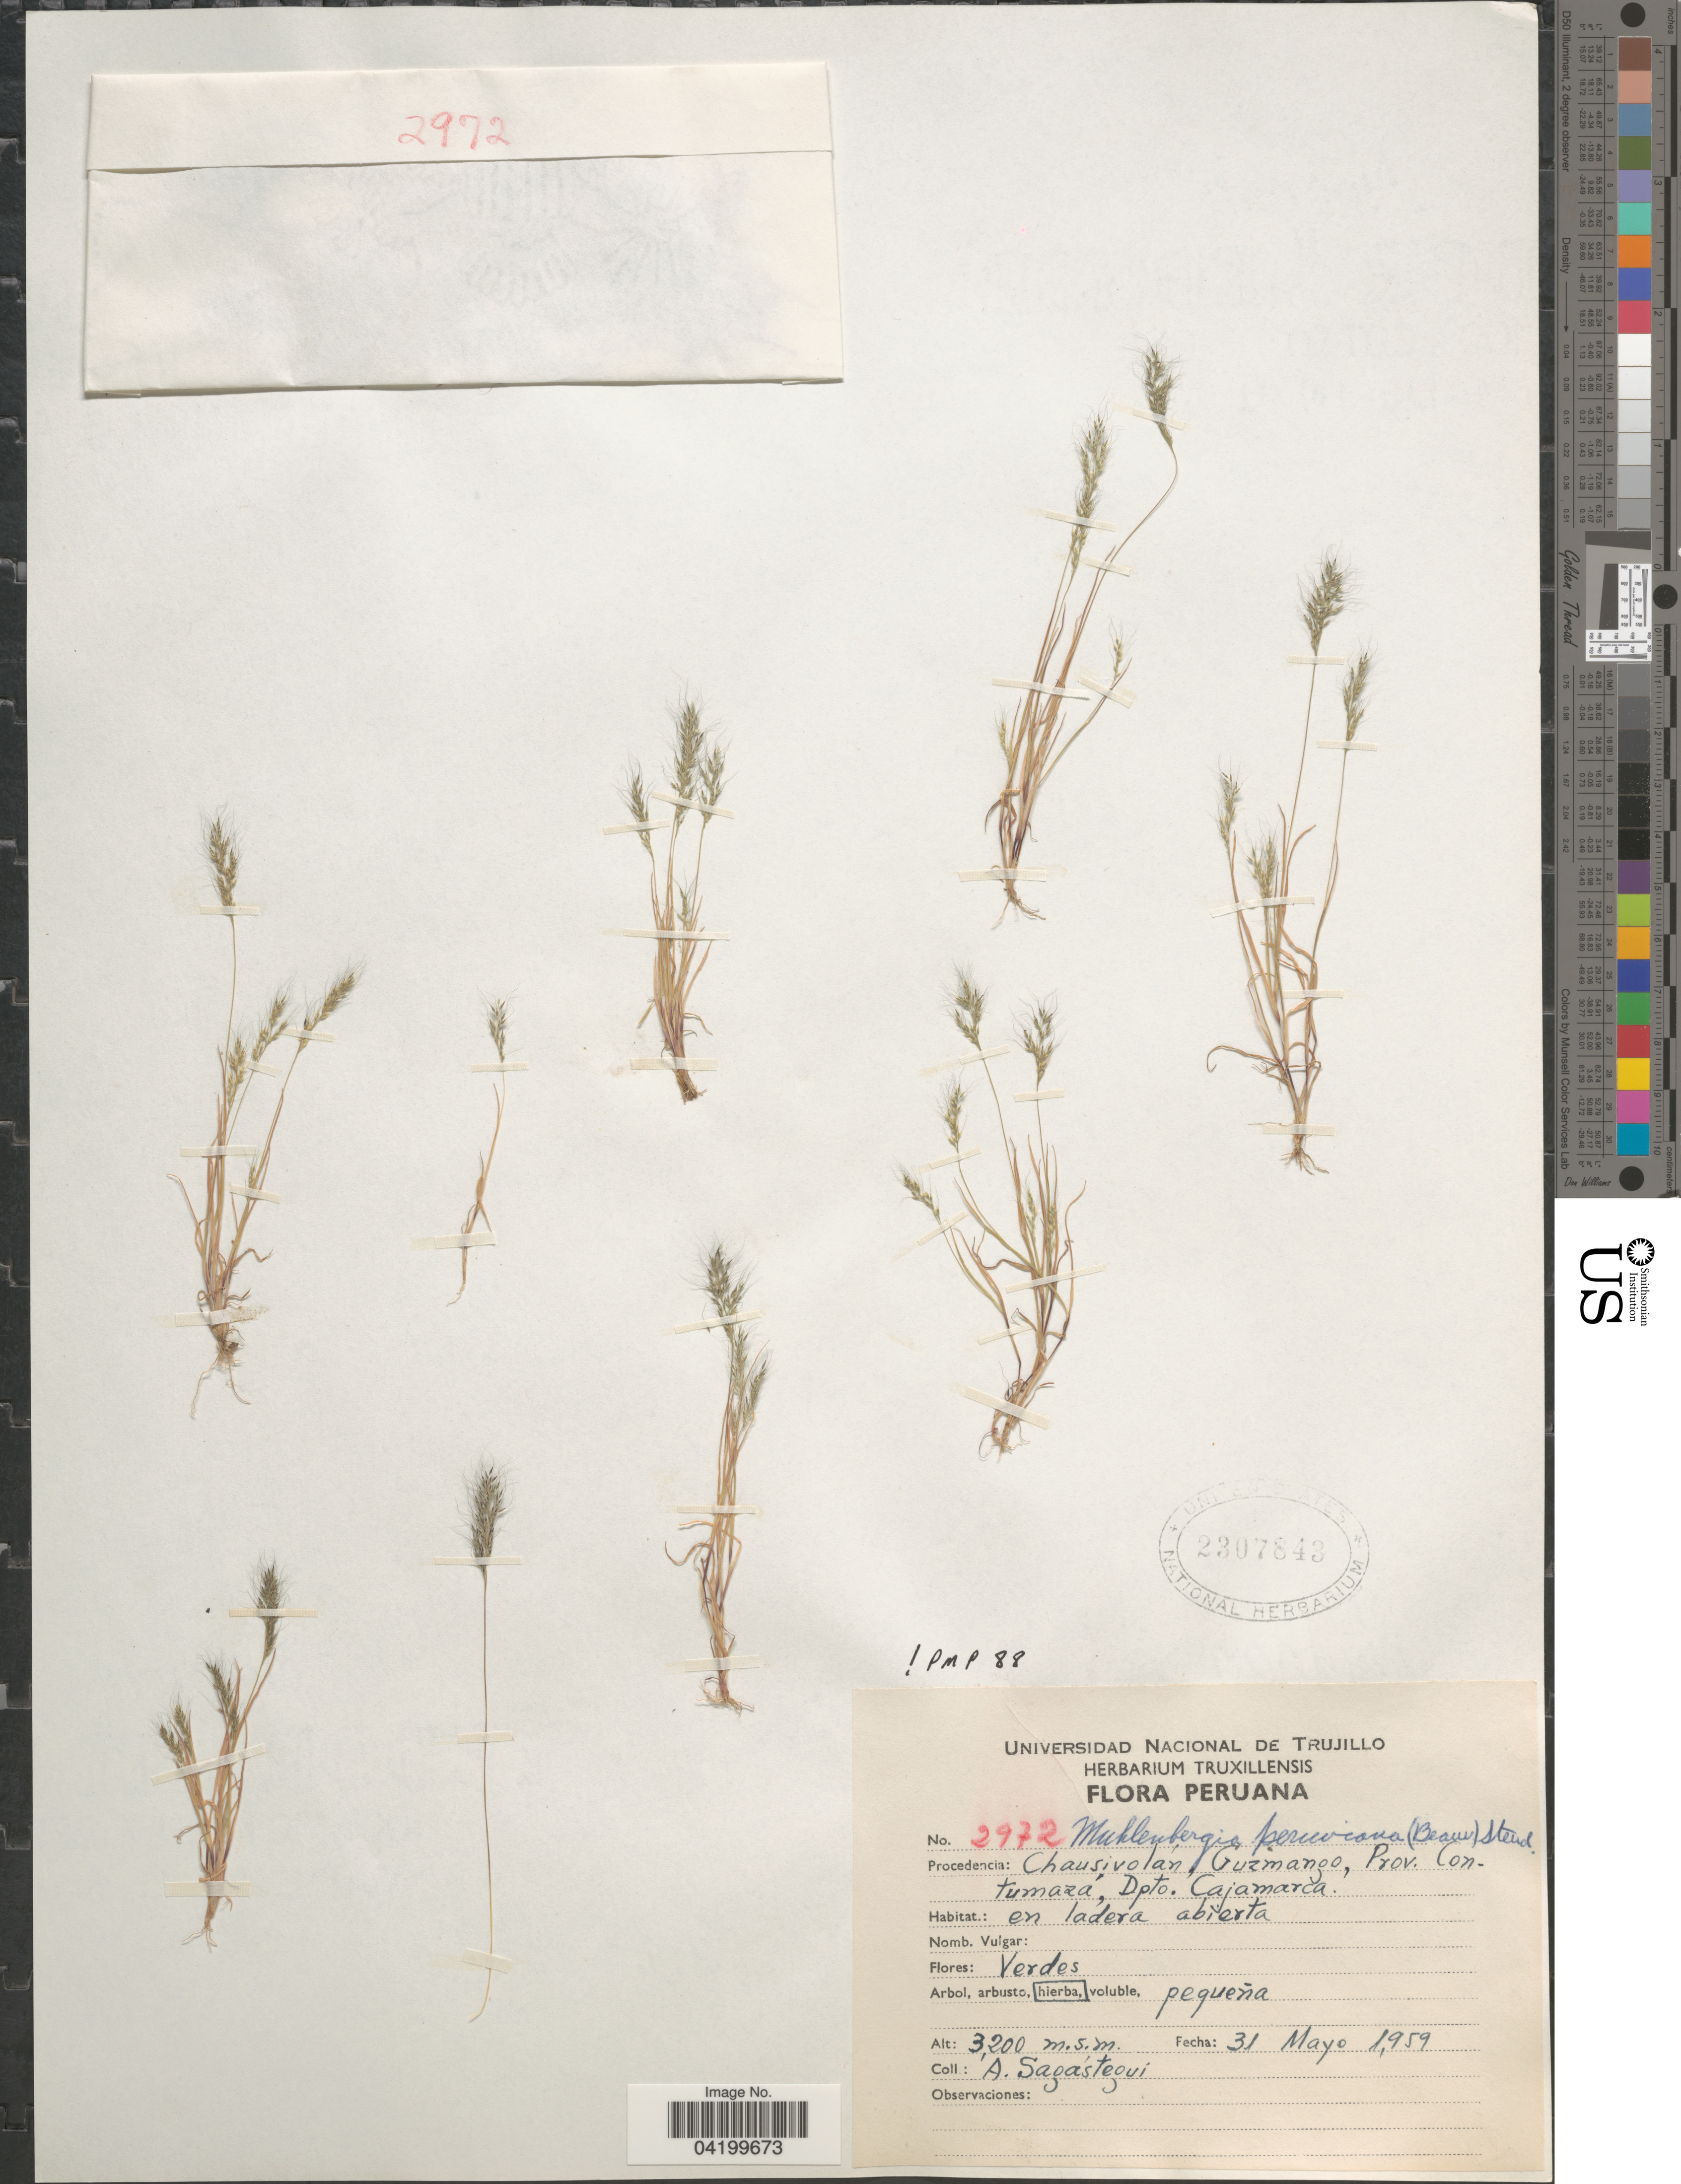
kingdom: Plantae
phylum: Tracheophyta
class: Liliopsida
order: Poales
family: Poaceae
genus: Muhlenbergia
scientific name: Muhlenbergia peruviana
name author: (P. Beauv.) Steud.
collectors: A. Sagastegui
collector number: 2972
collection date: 1959-05-31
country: Peru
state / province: Cajamarca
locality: Chausivolan, Guzmango, Prov. Contumazá, Dpto. Cajamarca.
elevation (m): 3200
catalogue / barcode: US 2307843